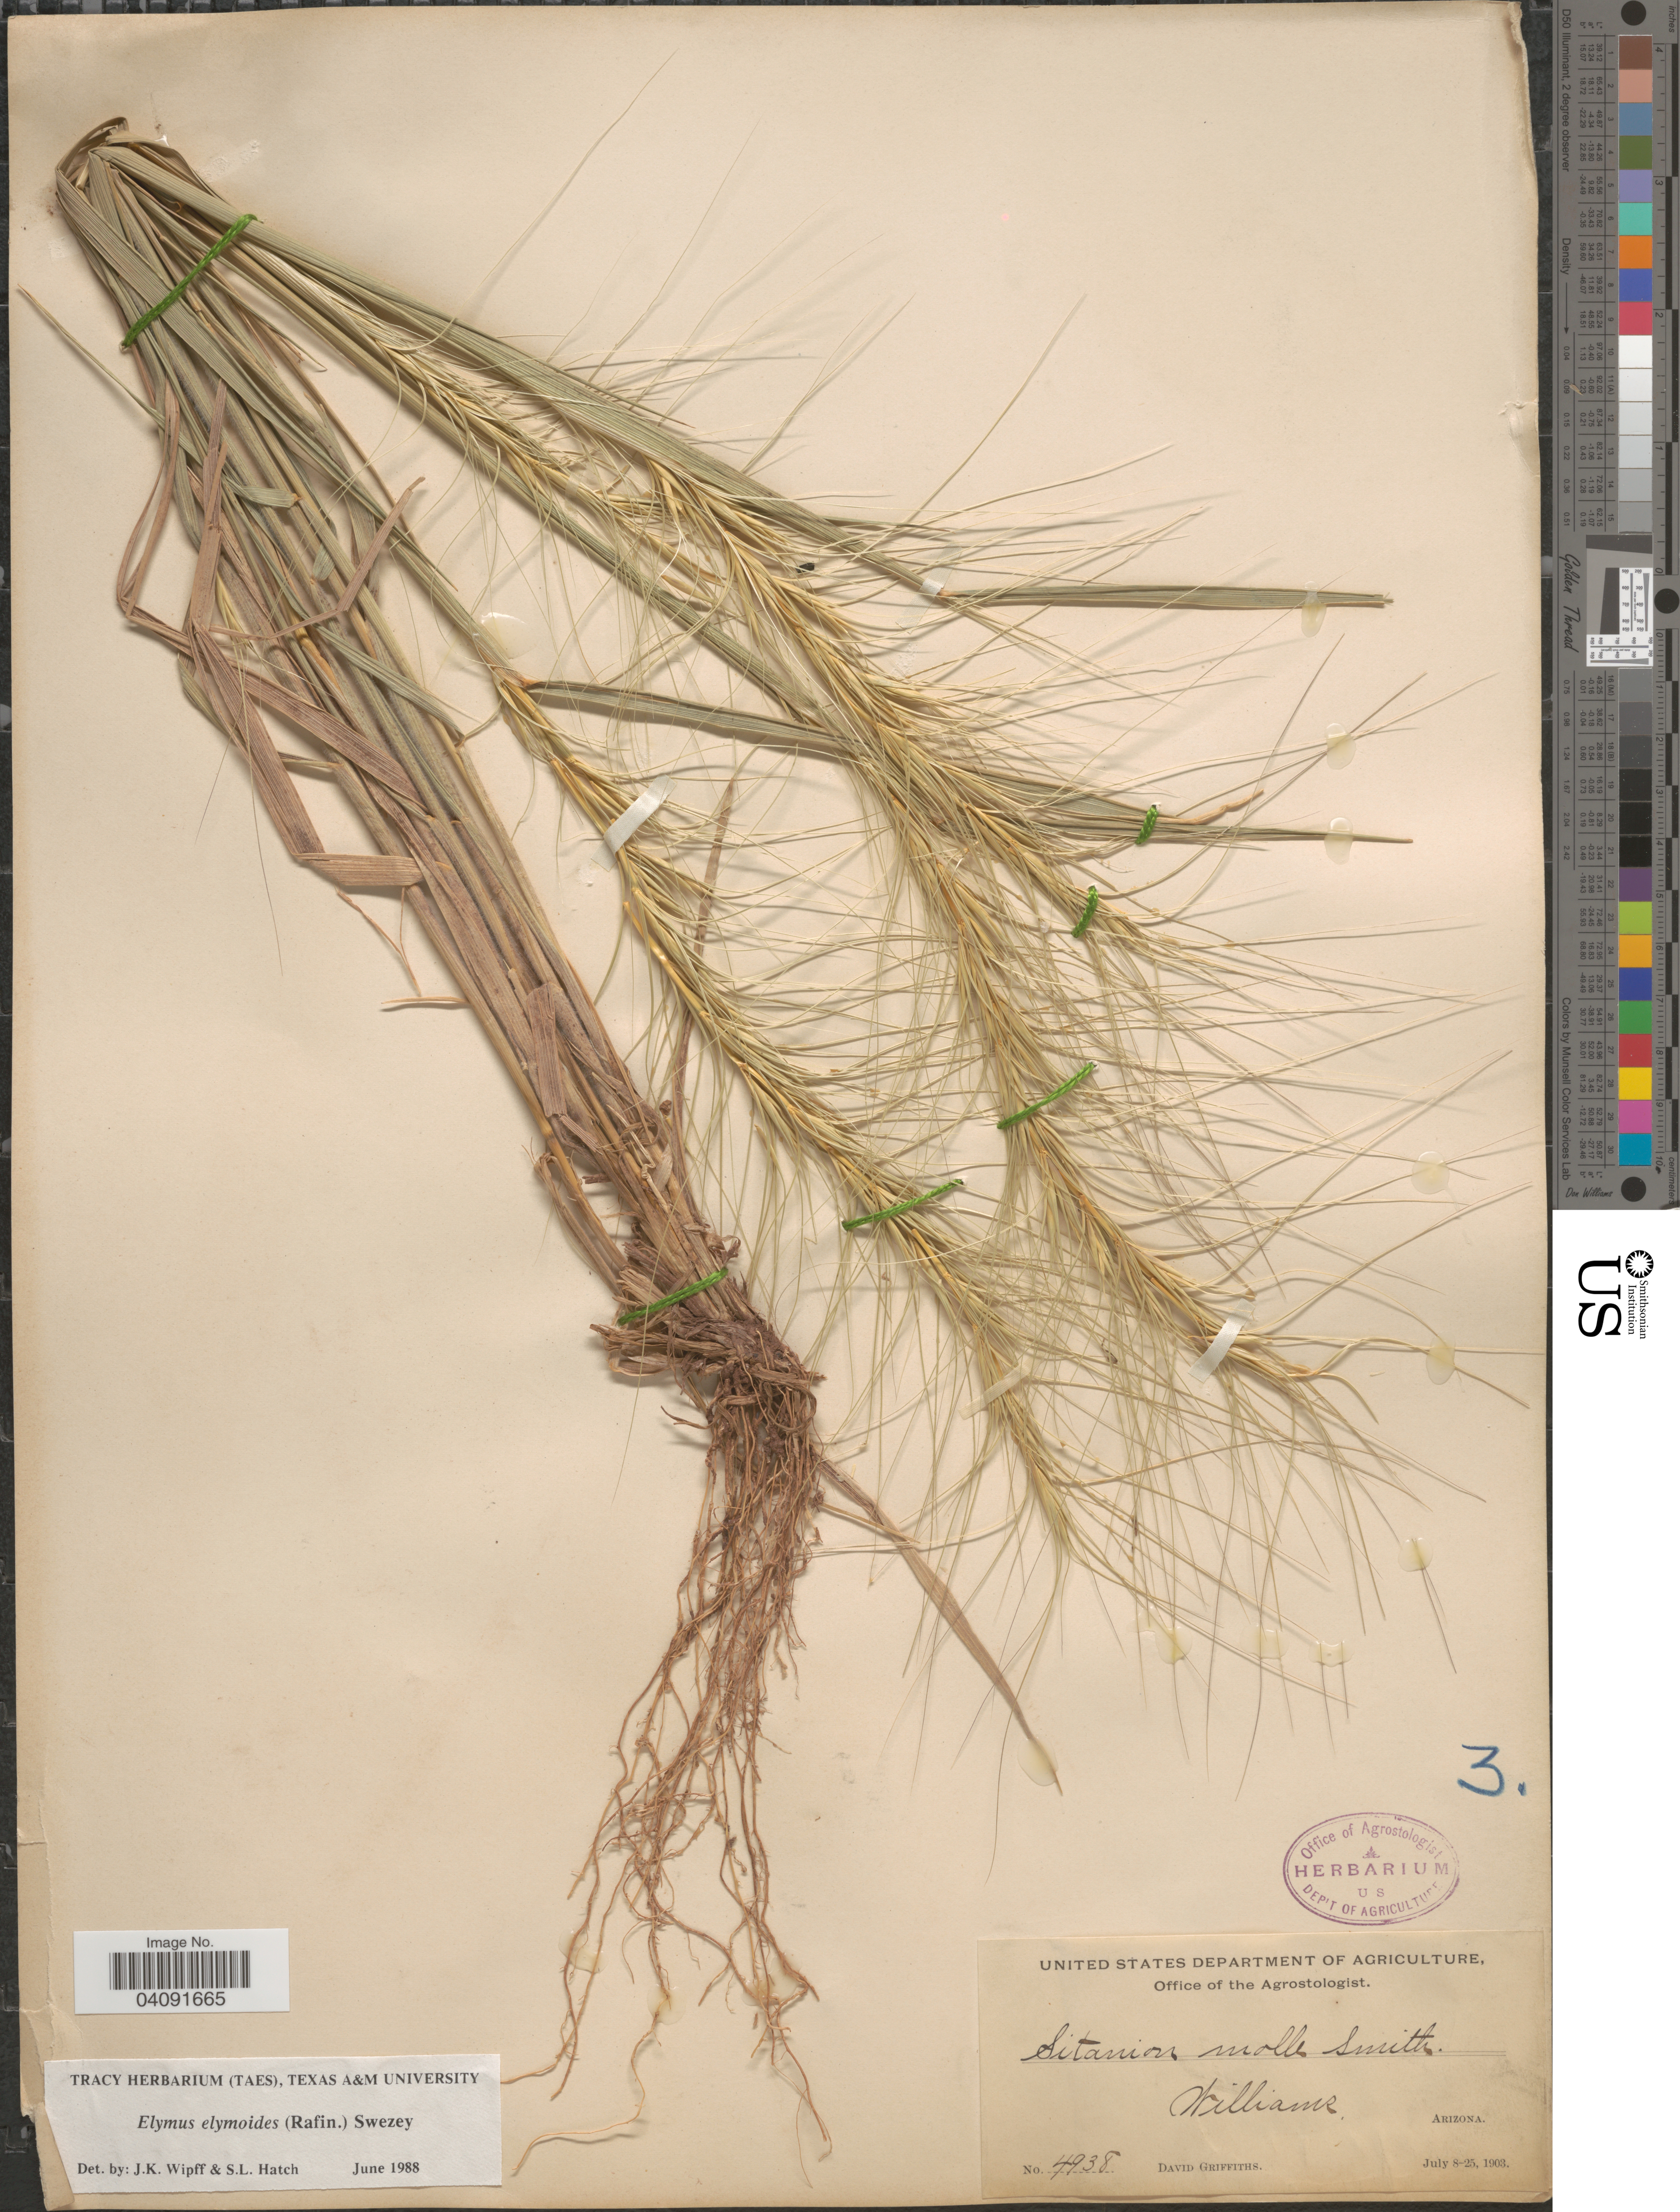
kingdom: Plantae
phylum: Tracheophyta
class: Liliopsida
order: Poales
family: Poaceae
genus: Elymus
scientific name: Elymus elymoides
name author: (Raf.) Swezey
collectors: D. Griffiths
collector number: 4938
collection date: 1903-07-08/1903-07-25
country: United States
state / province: Arizona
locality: Williams.